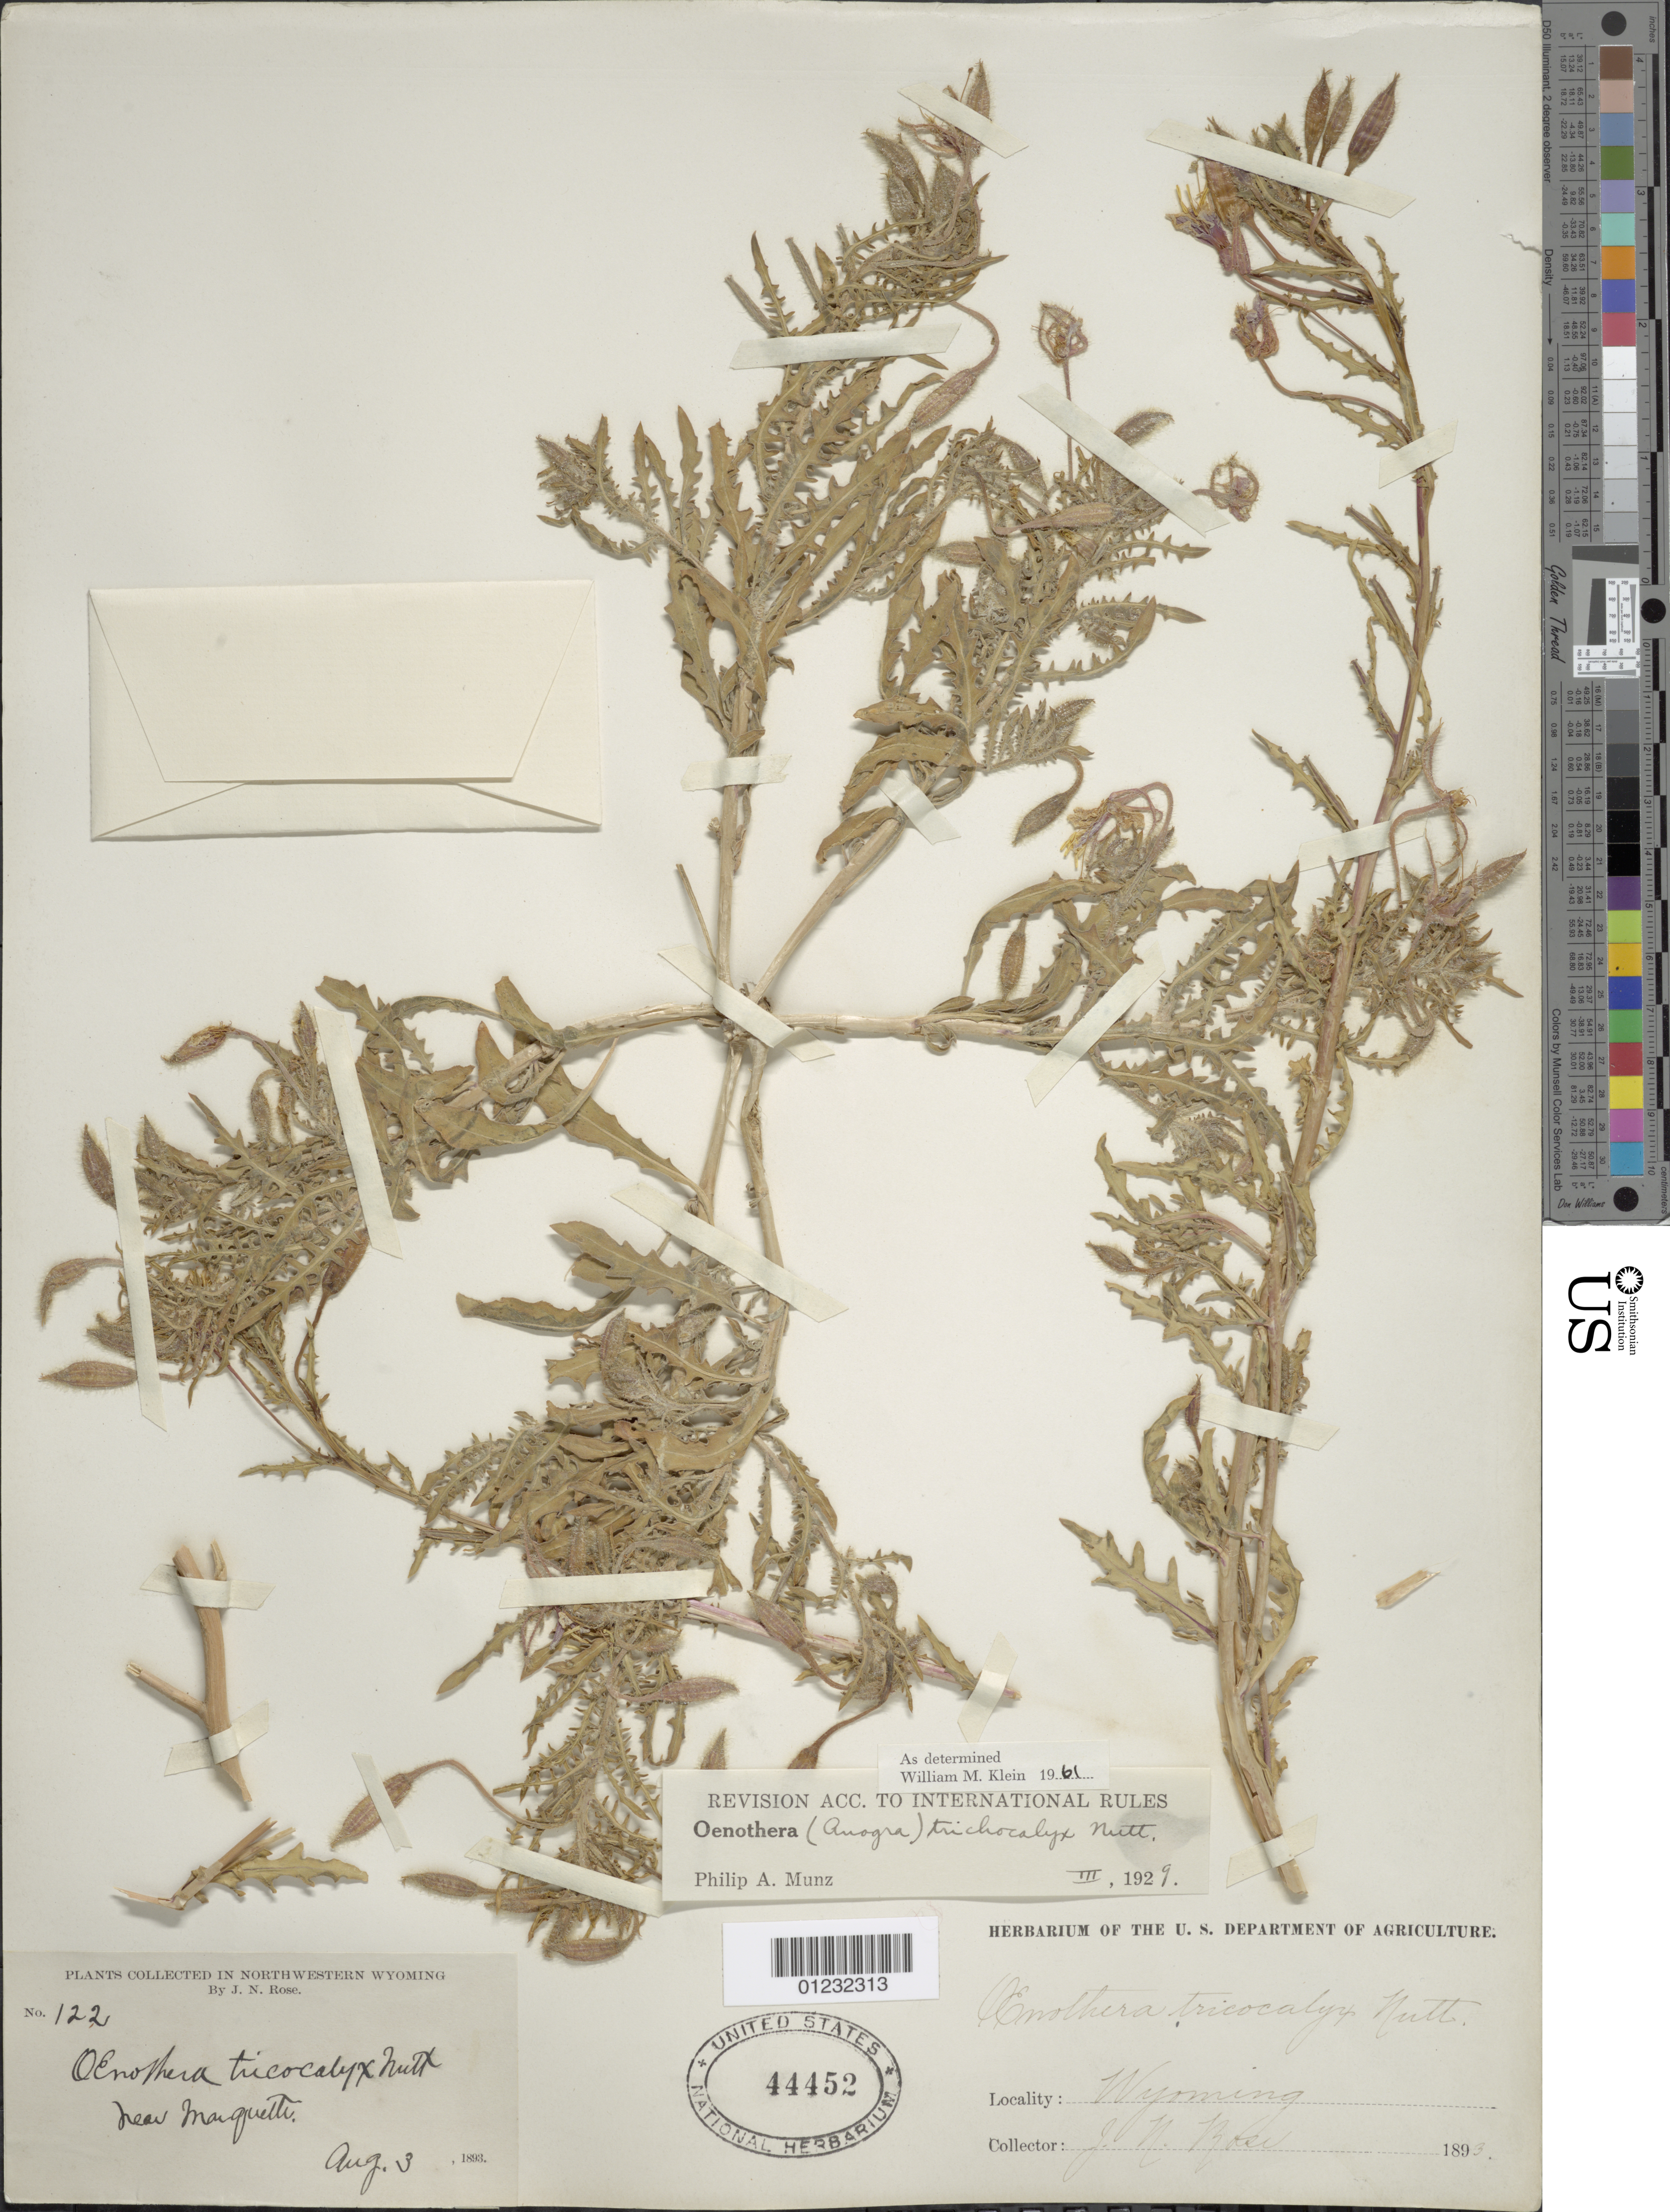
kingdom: Plantae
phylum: Tracheophyta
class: Magnoliopsida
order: Myrtales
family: Onagraceae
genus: Oenothera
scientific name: Oenothera pallida subsp. trichocalyx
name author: (Nutt.) Munz & W.M. Klein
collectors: L. B. Rose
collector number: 122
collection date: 1893-08-03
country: United States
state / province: Wyoming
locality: Near Marquette.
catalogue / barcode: US 44452